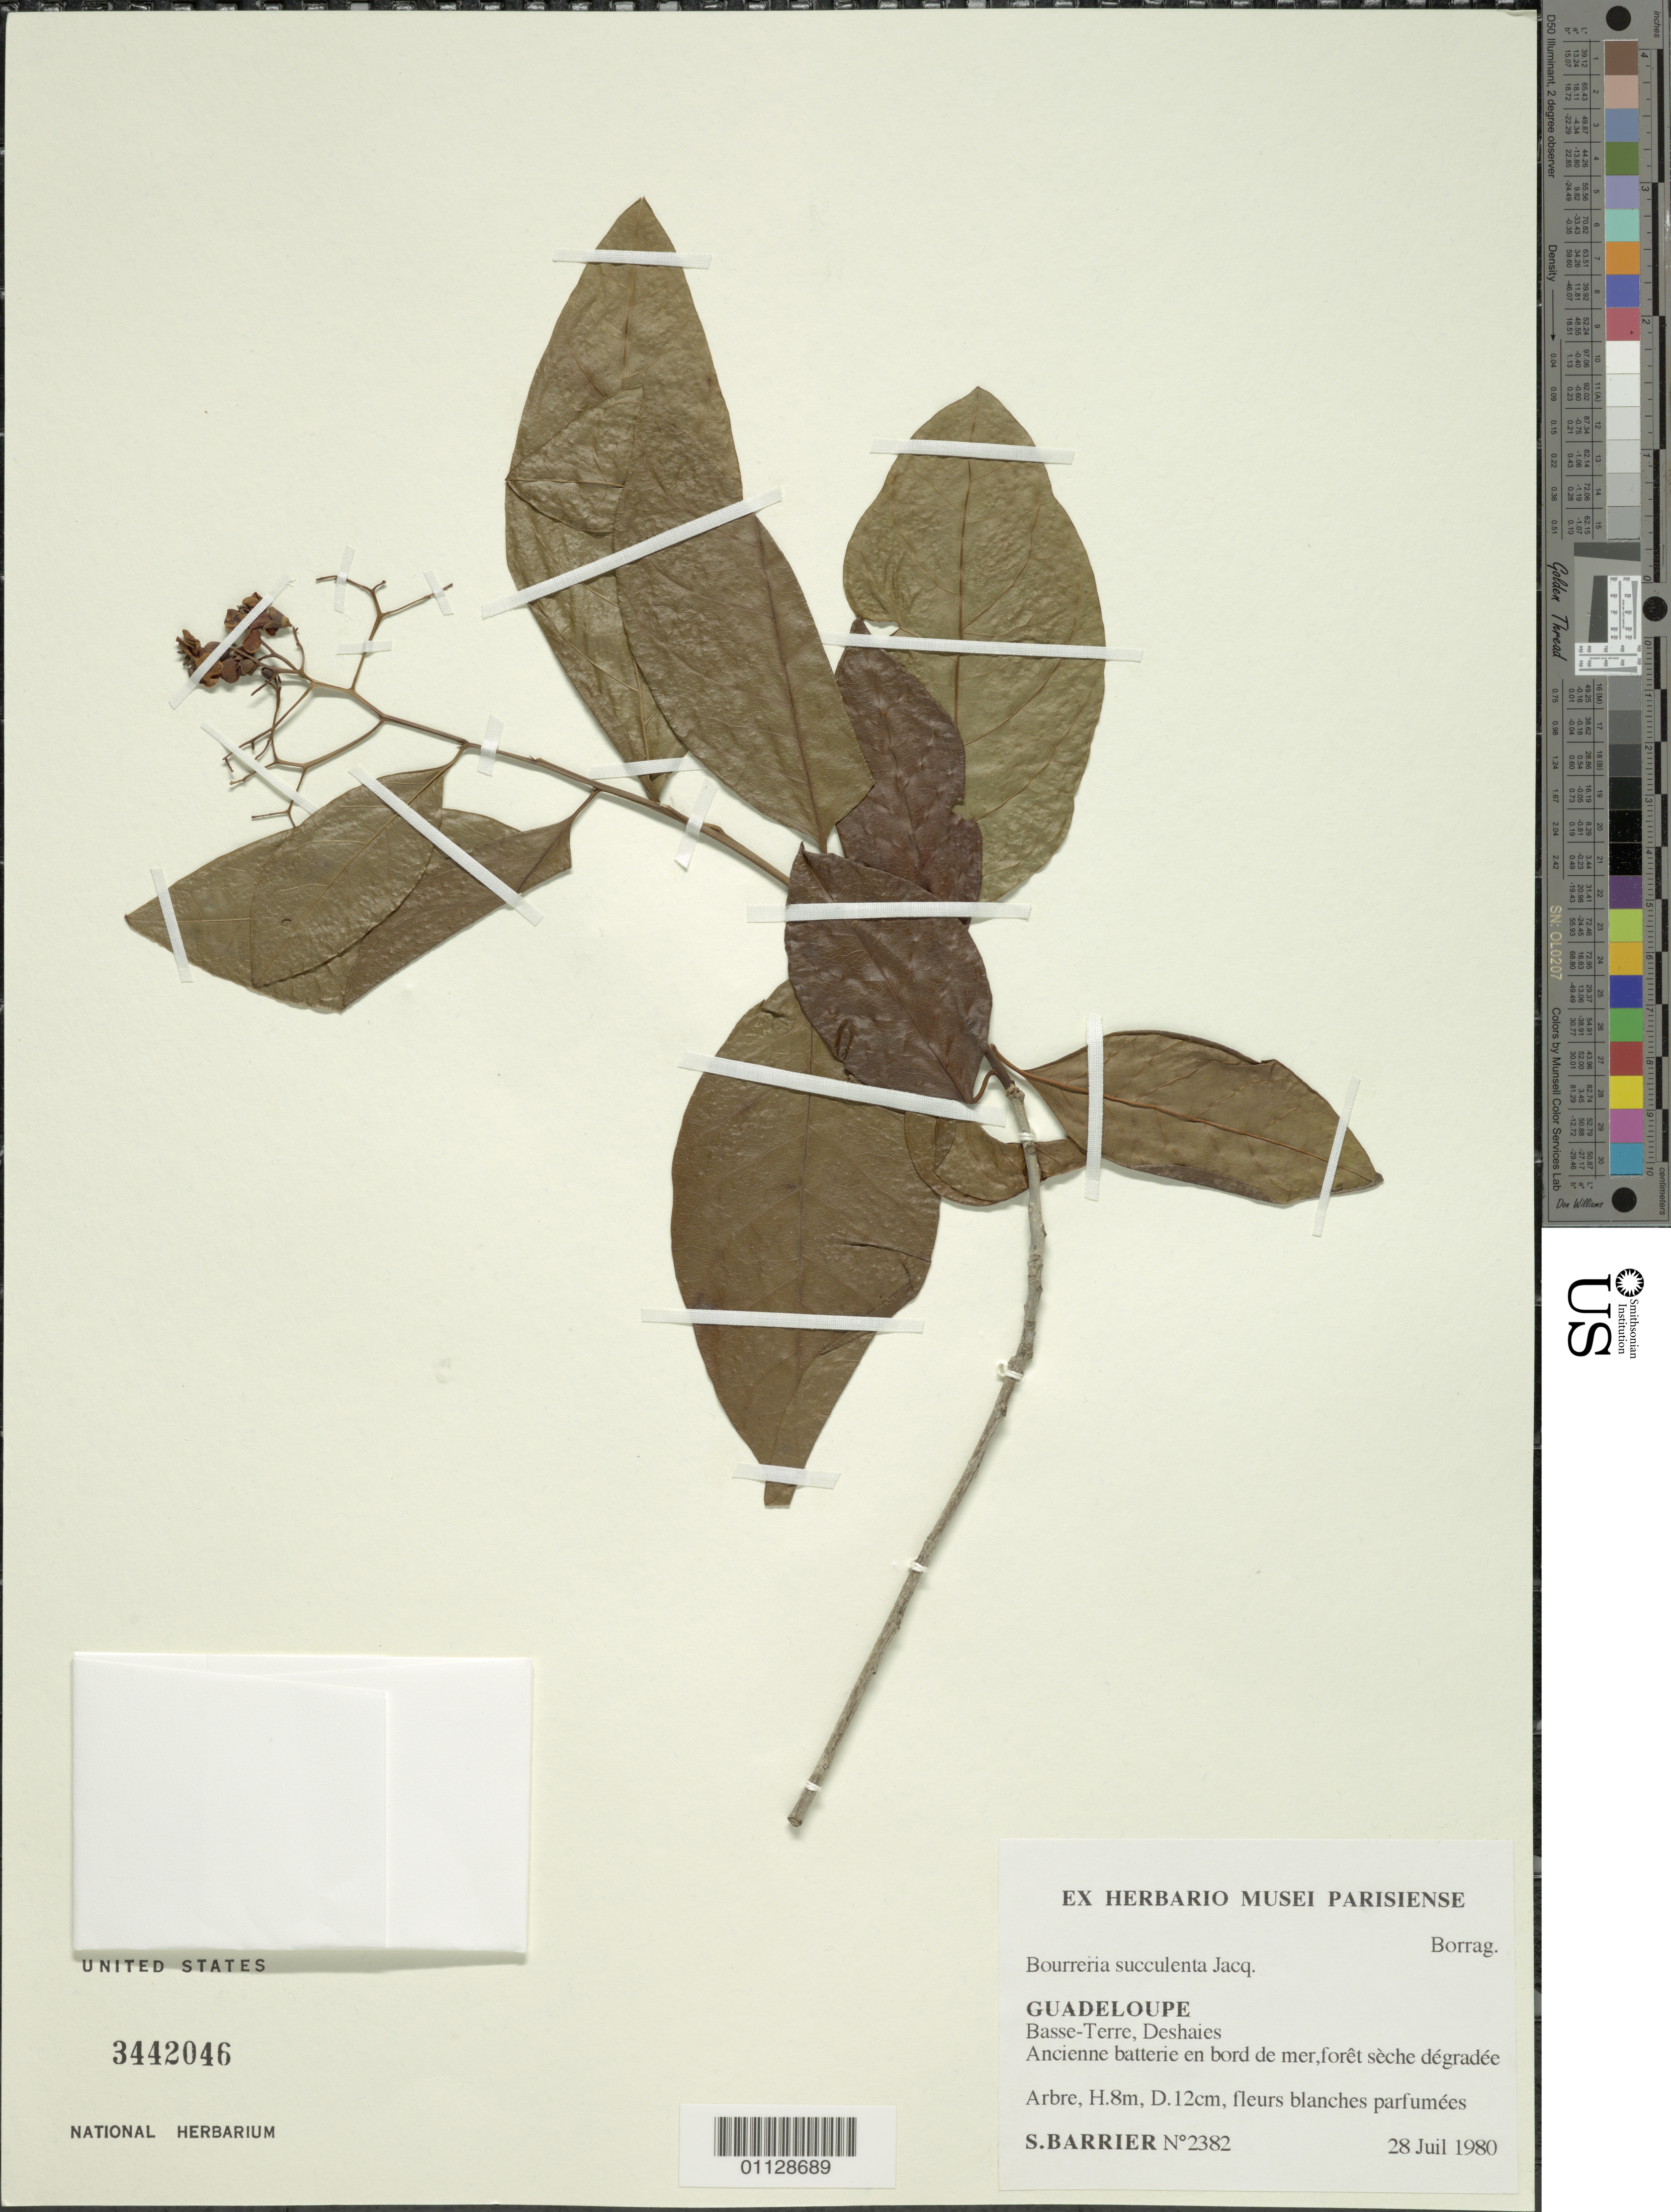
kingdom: Plantae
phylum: Tracheophyta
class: Magnoliopsida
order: Boraginales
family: Ehretiaceae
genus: Bourreria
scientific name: Bourreria succulenta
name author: Jacq.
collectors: S. Barrier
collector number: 2382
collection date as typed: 28 Jun 1980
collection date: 1980-06-28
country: Guadeloupe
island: Basse Terre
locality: Deshaies: Ancienne batterie en bord de mer, forêt sèche dégradée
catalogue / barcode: US 3442046